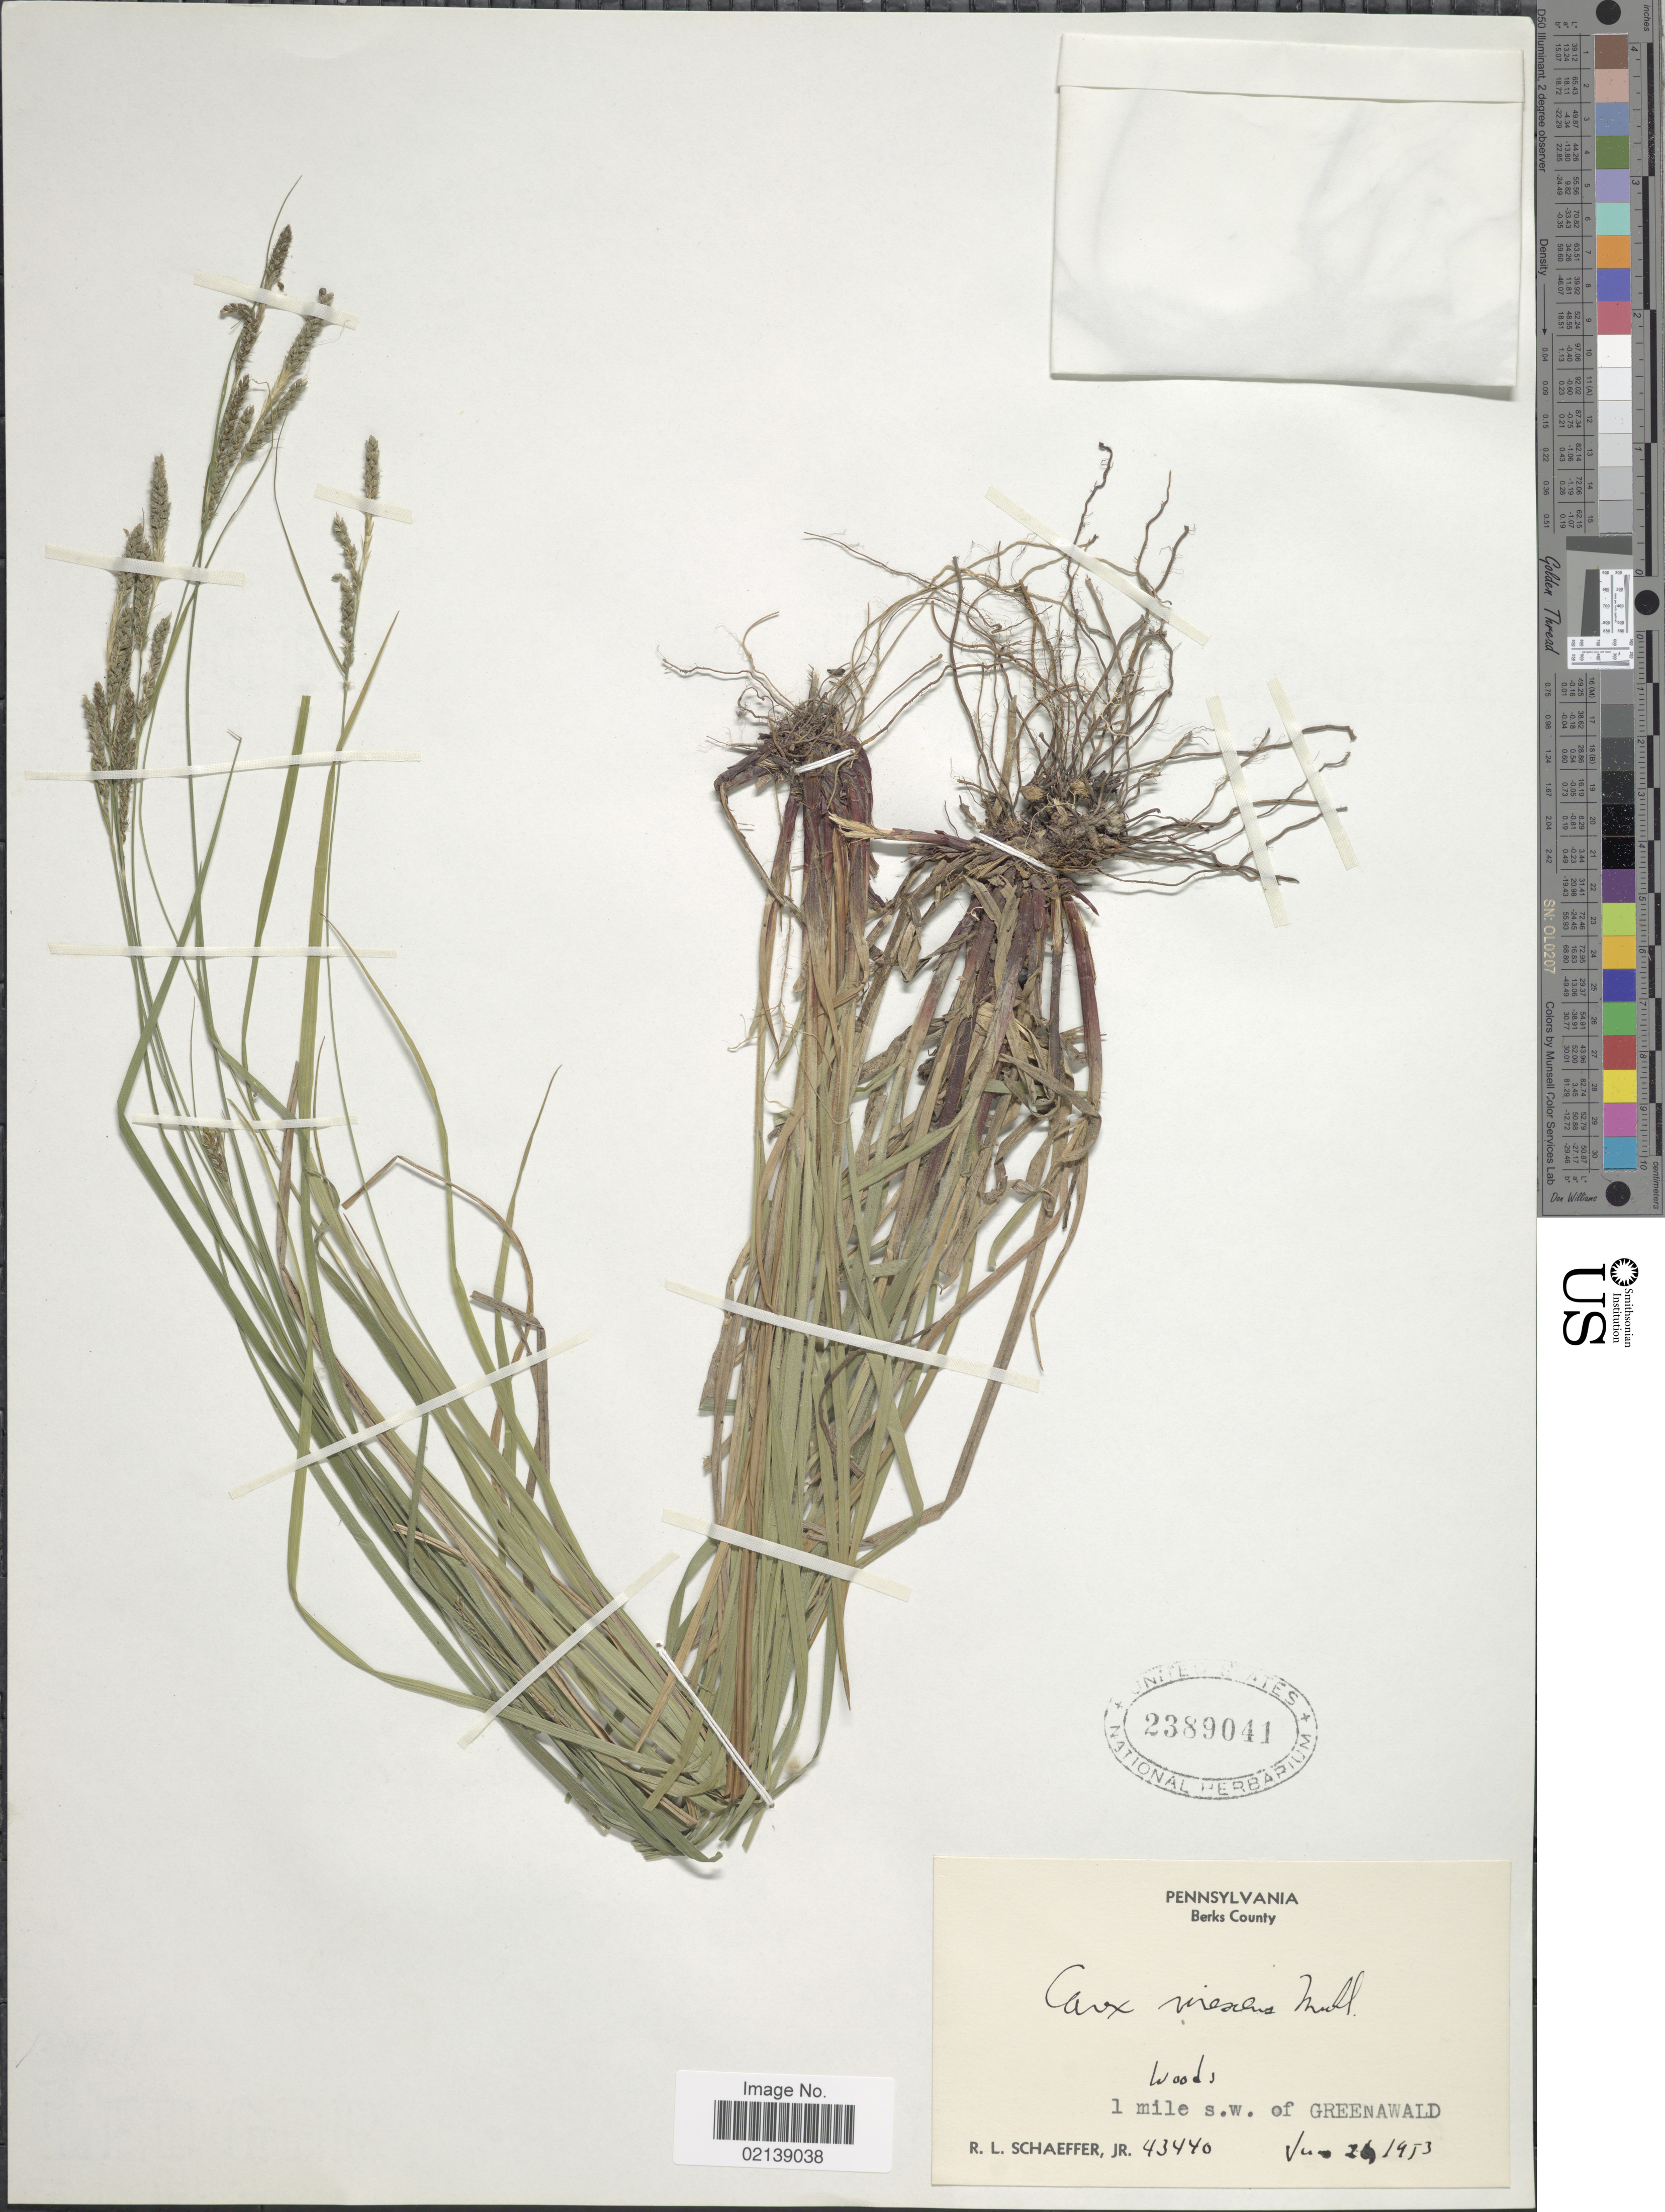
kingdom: Plantae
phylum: Tracheophyta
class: Liliopsida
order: Poales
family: Cyperaceae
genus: Carex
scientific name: Carex virescens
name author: Muhl. ex Willd.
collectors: R. L. Schaeffer Jr.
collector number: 43440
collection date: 1953-06-26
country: United States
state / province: Pennsylvania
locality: Berks County, Woods, 1 mile s.w. of Greenawald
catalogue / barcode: US 2389041